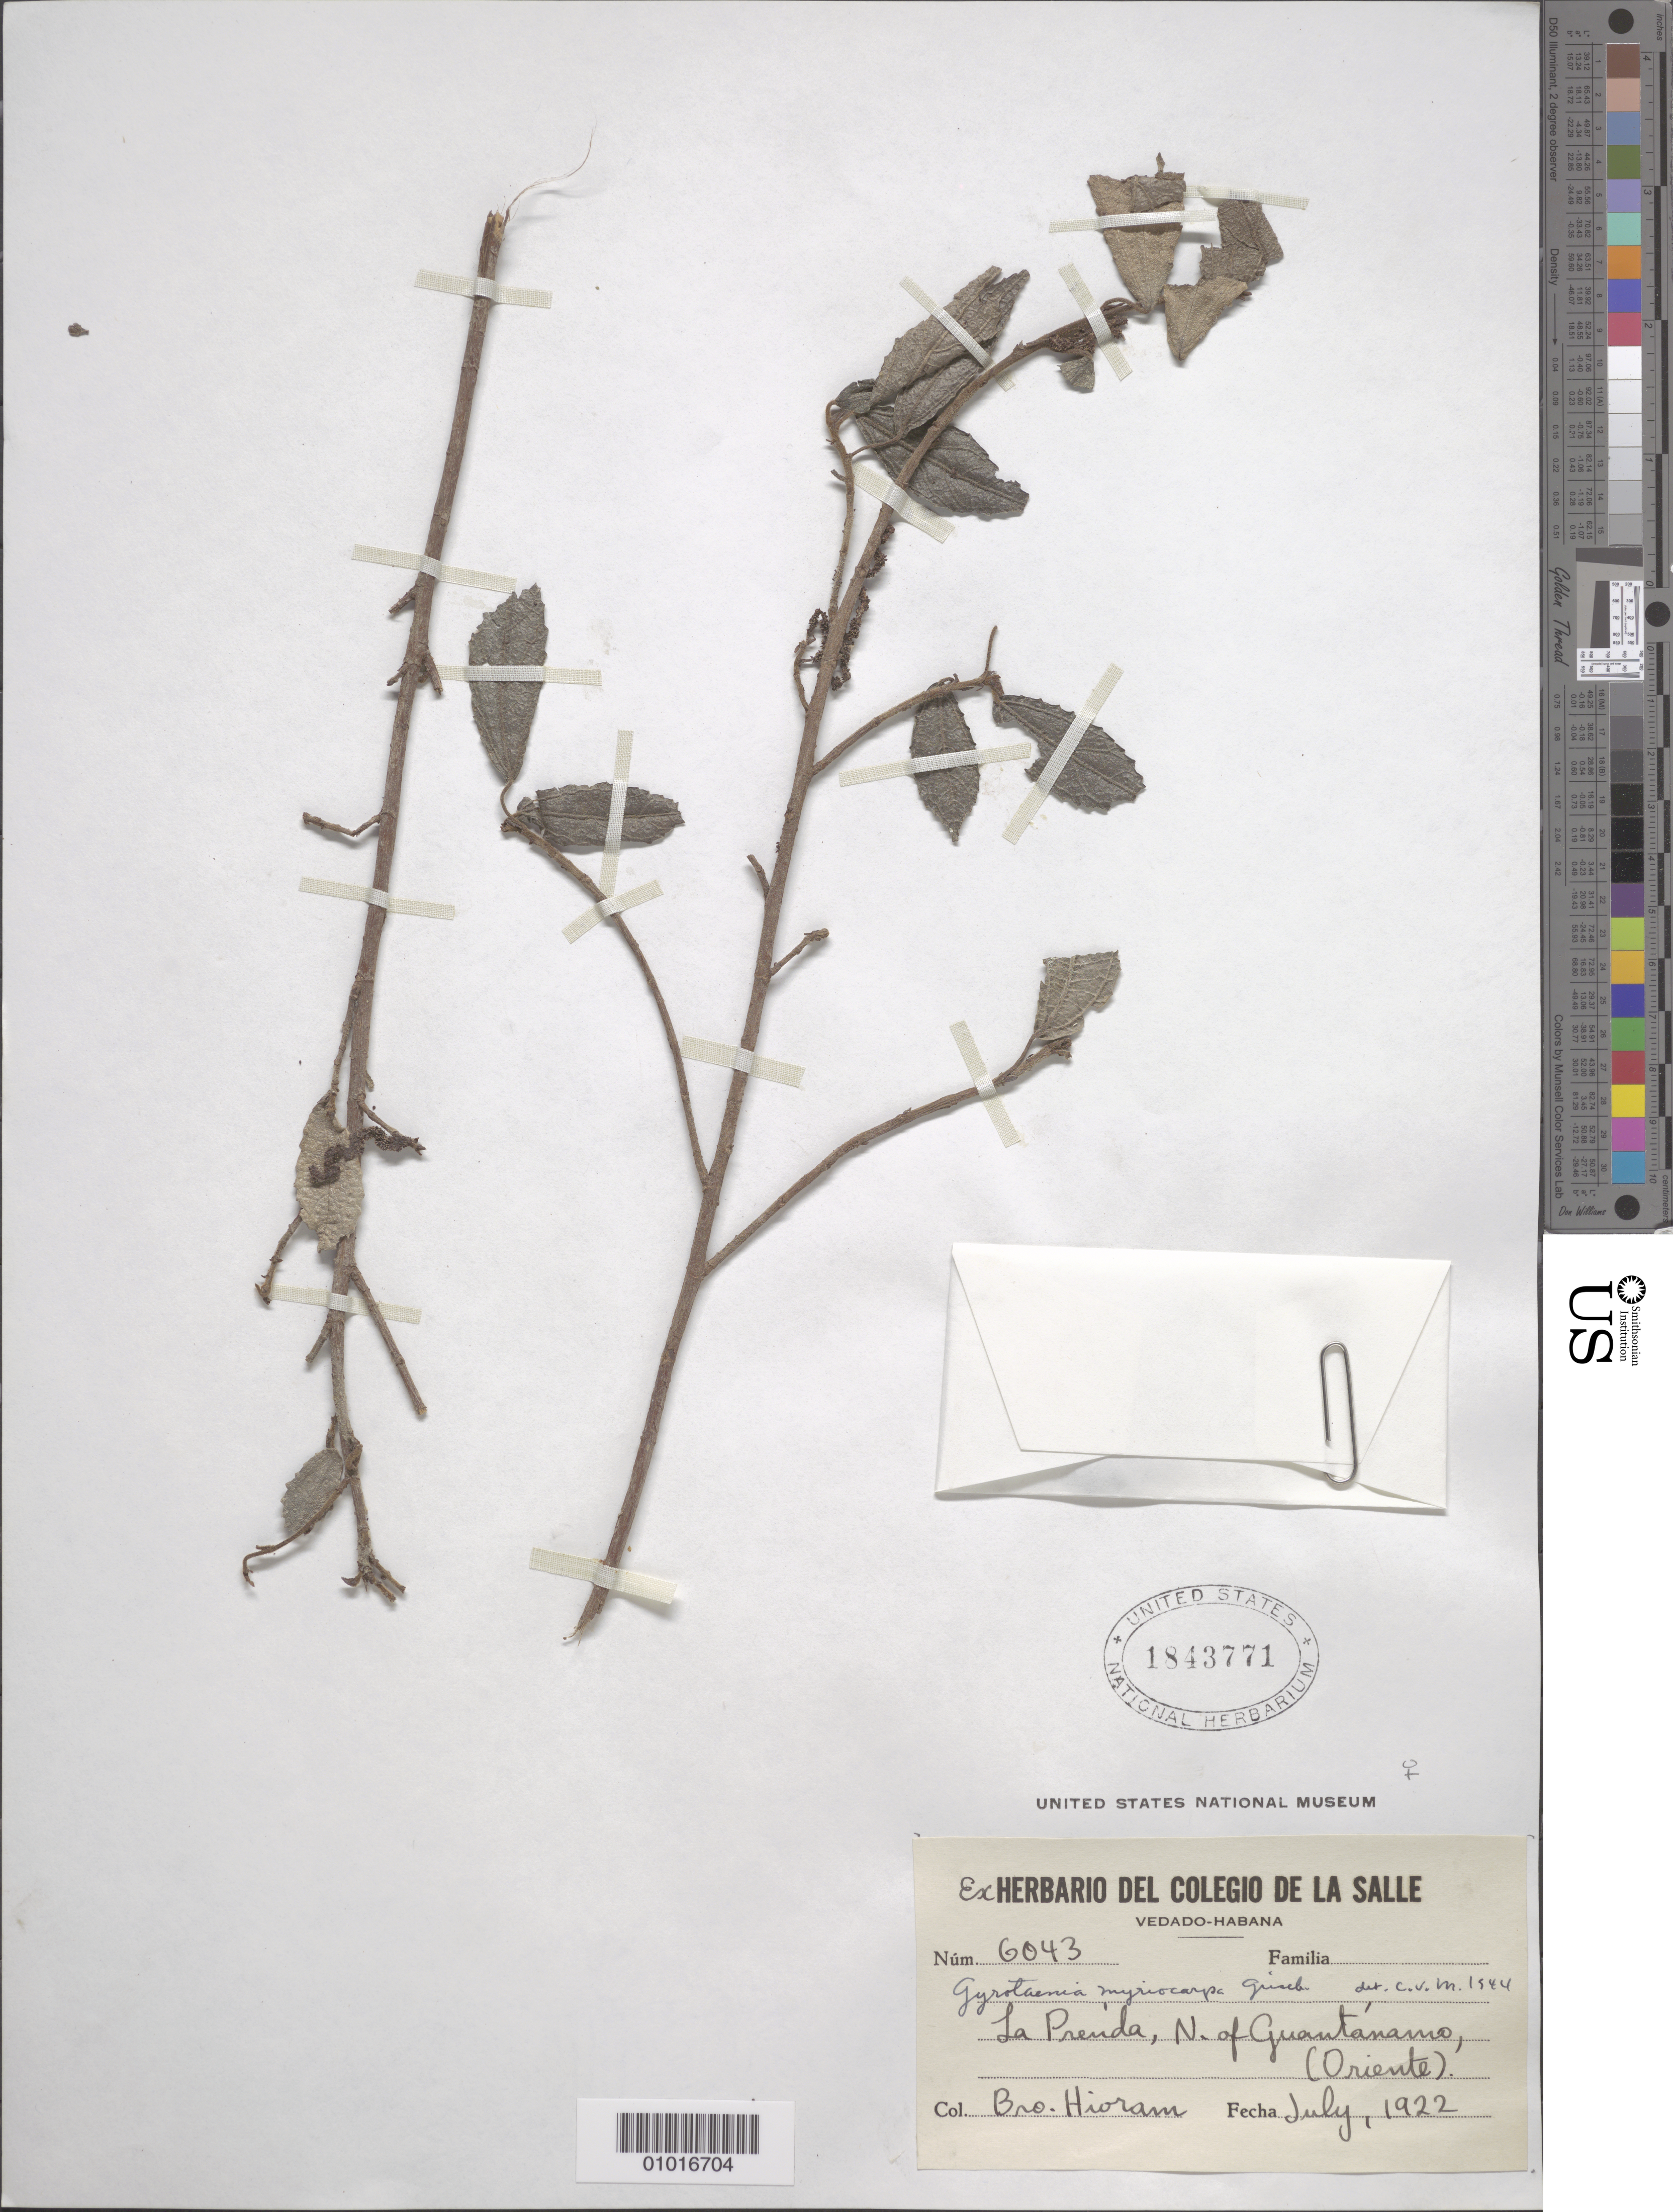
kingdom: Plantae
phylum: Tracheophyta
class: Magnoliopsida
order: Rosales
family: Urticaceae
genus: Gyrotaenia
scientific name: Gyrotaenia myriocarpa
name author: Griseb.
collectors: Bro. Hioram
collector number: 6043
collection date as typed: Jul 1922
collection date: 1922-07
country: Cuba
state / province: Guantanamo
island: Cuba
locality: La Prenda, N of Guantánamo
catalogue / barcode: US 1843771